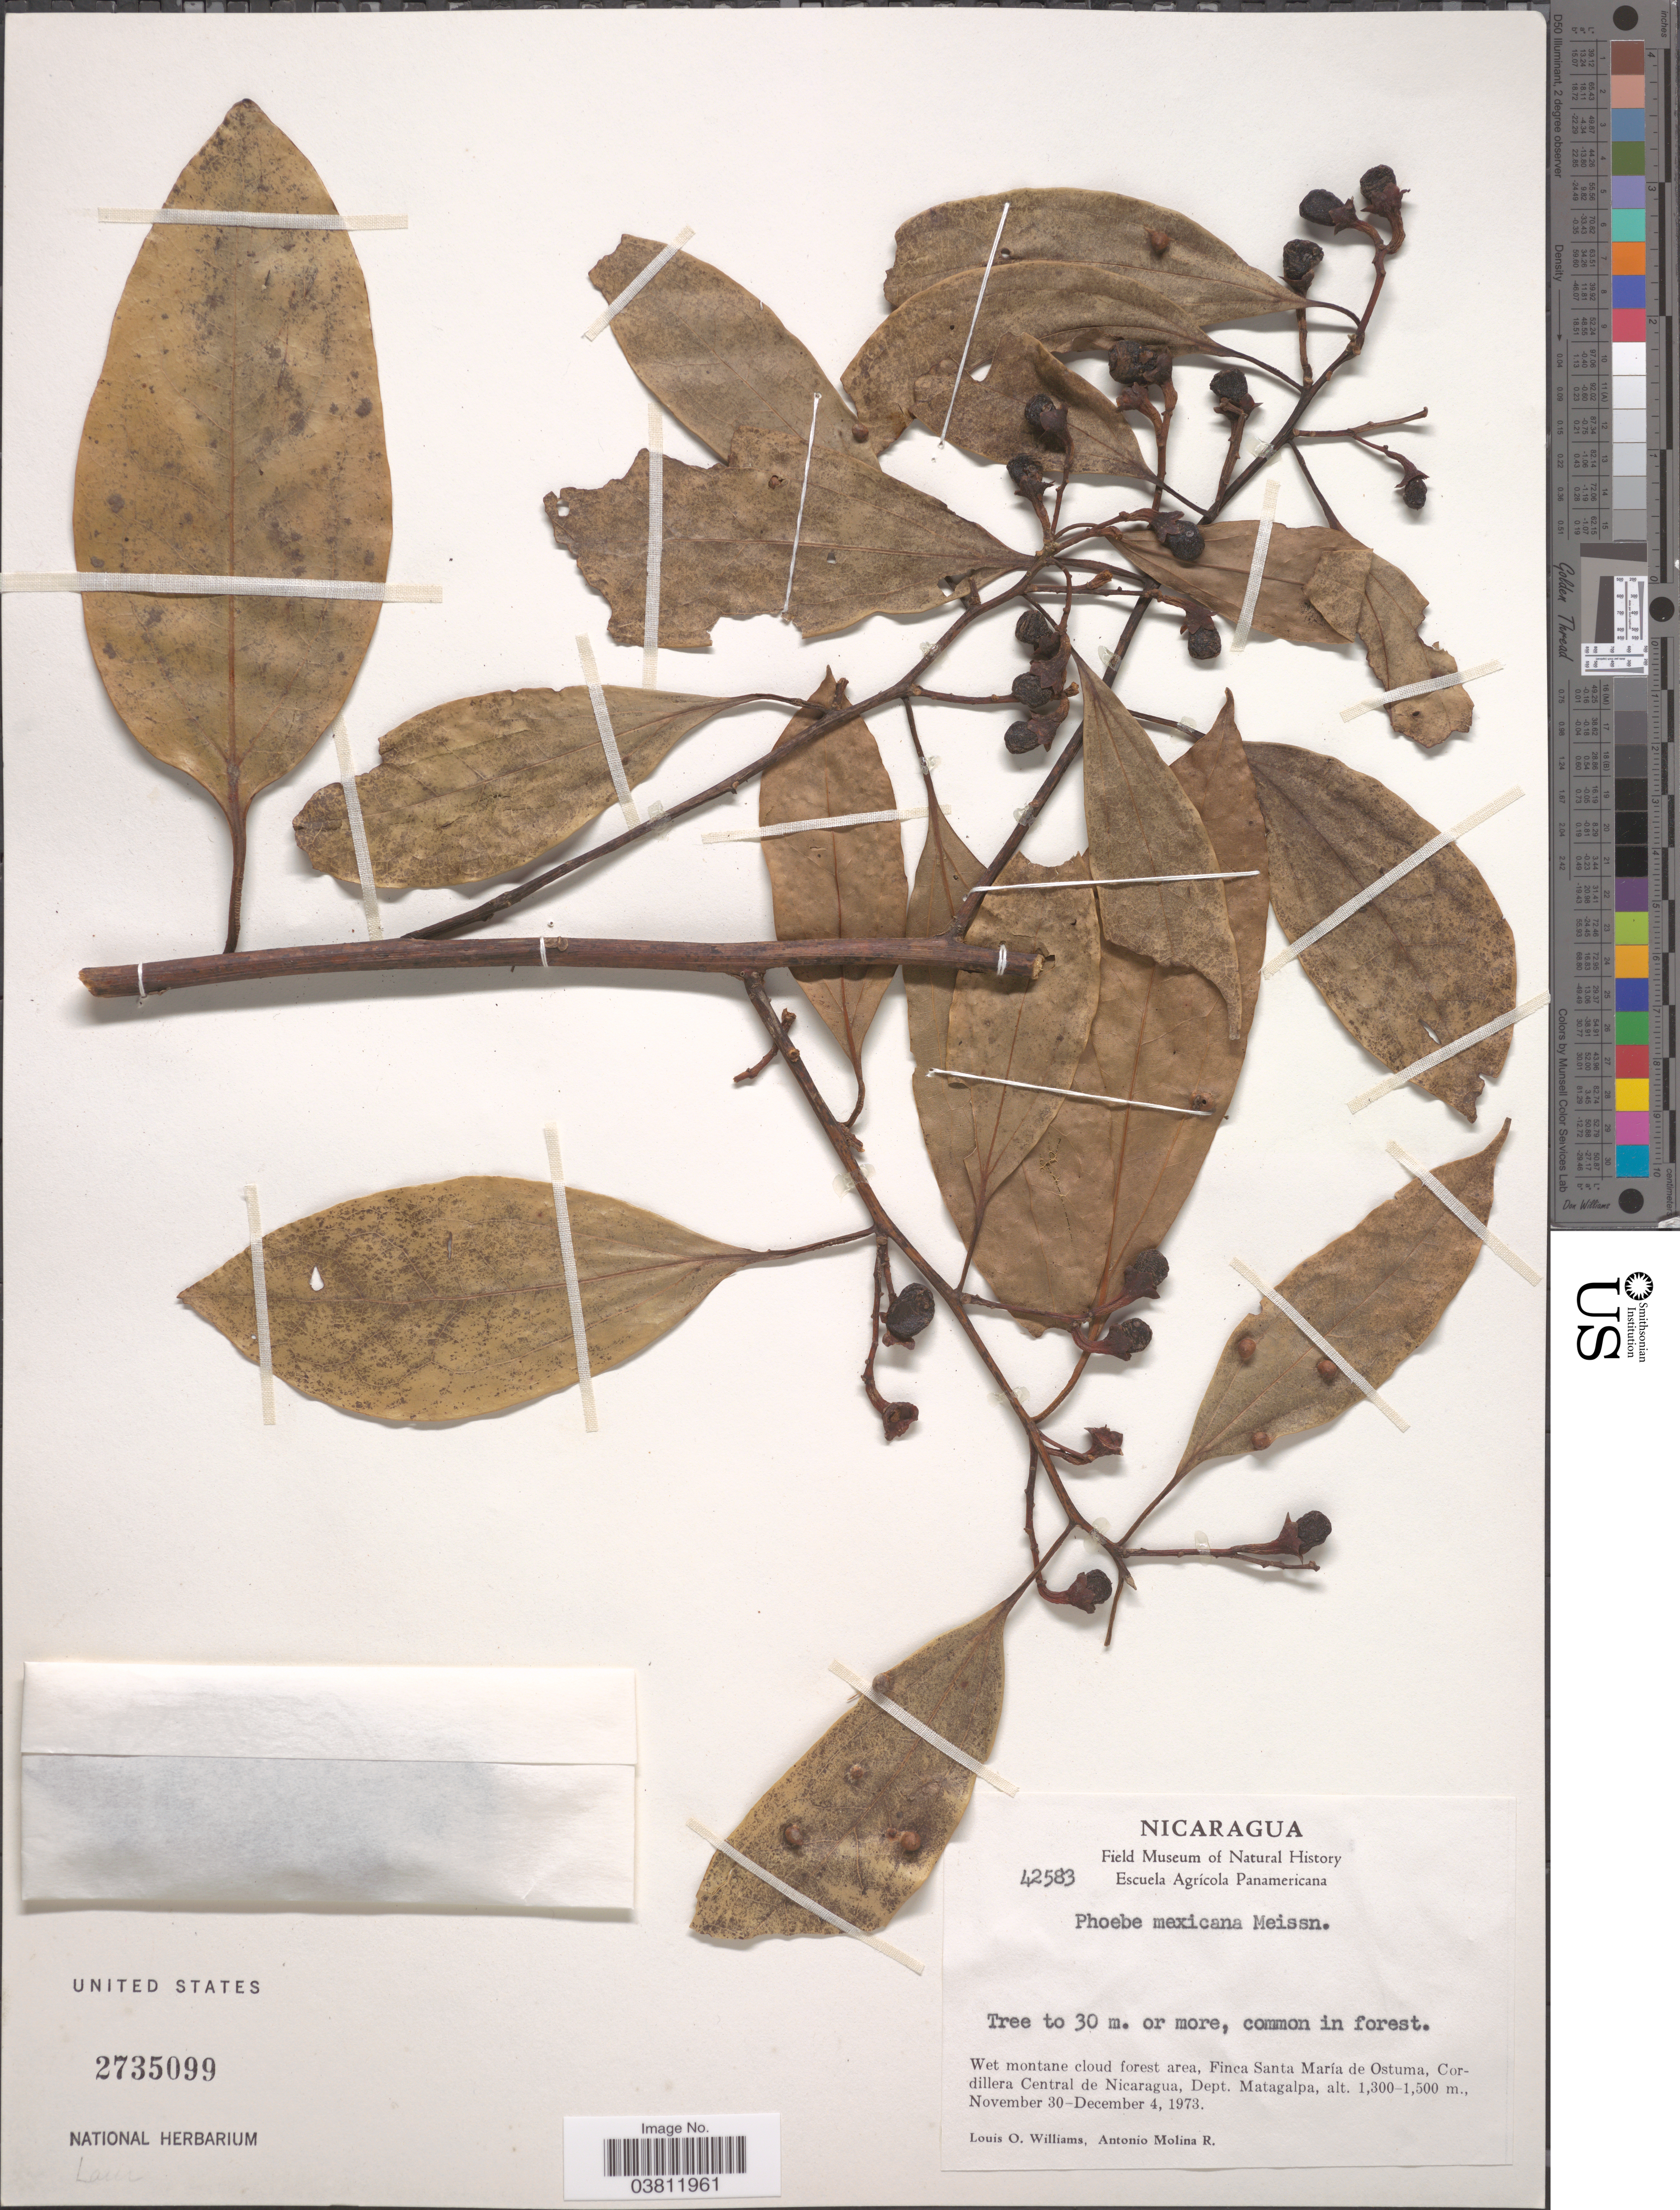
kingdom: Plantae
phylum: Tracheophyta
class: Magnoliopsida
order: Laurales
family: Lauraceae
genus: Phoebe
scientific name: Phoebe mexicana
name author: Meisn.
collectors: L. O. Williams & A. Molina R.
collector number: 42583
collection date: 1973-11-30/1973-12-04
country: Nicaragua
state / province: Matagalpa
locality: Finca Santa Maria de Ostuma, Cordillera Central de Nicaragua, Dept. Matagalpa.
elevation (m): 1300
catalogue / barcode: US 2735099